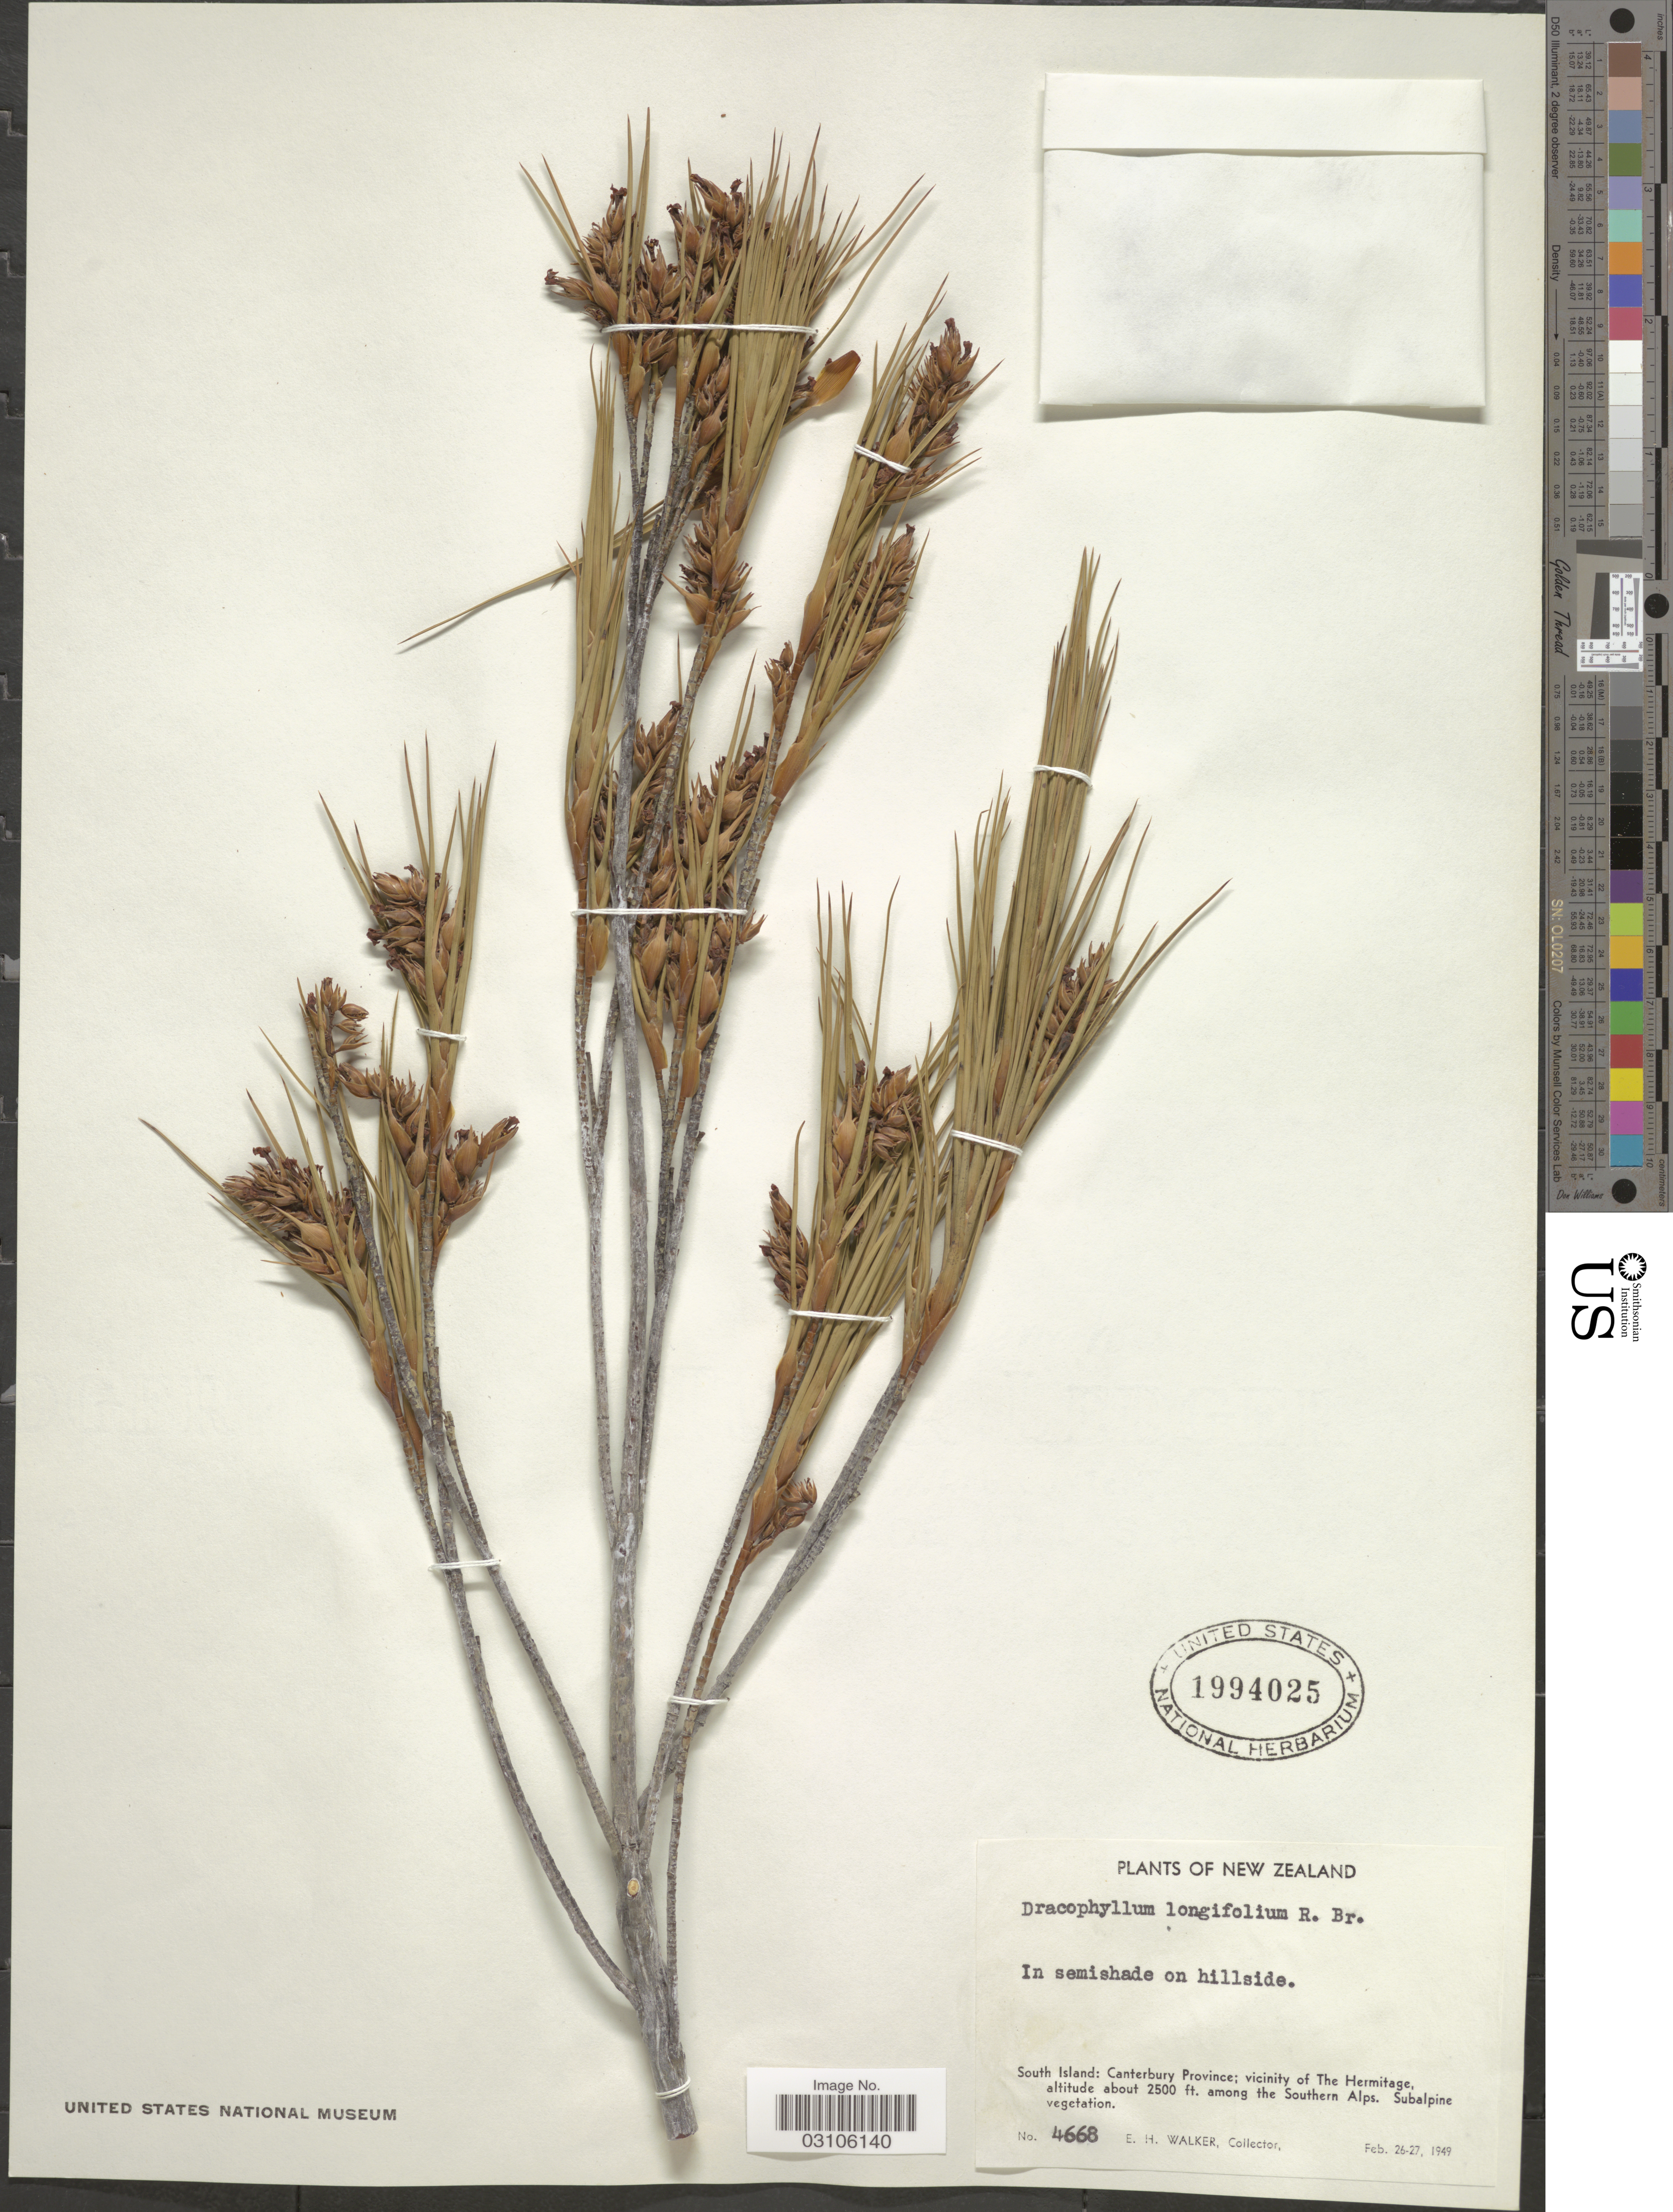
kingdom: Plantae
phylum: Tracheophyta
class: Magnoliopsida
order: Ericales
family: Ericaceae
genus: Dracophyllum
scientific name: Dracophyllum longifolium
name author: (J.R. Forst. & G. Forst.) R. Br. ex Roem. & Schult.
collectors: E. H. Walker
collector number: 4668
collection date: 1949-02-26/1949-02-27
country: New Zealand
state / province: Canterbury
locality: South Island. Vicinity of The Hermitage. Among the Southern Alps.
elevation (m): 762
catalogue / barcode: US 1994025